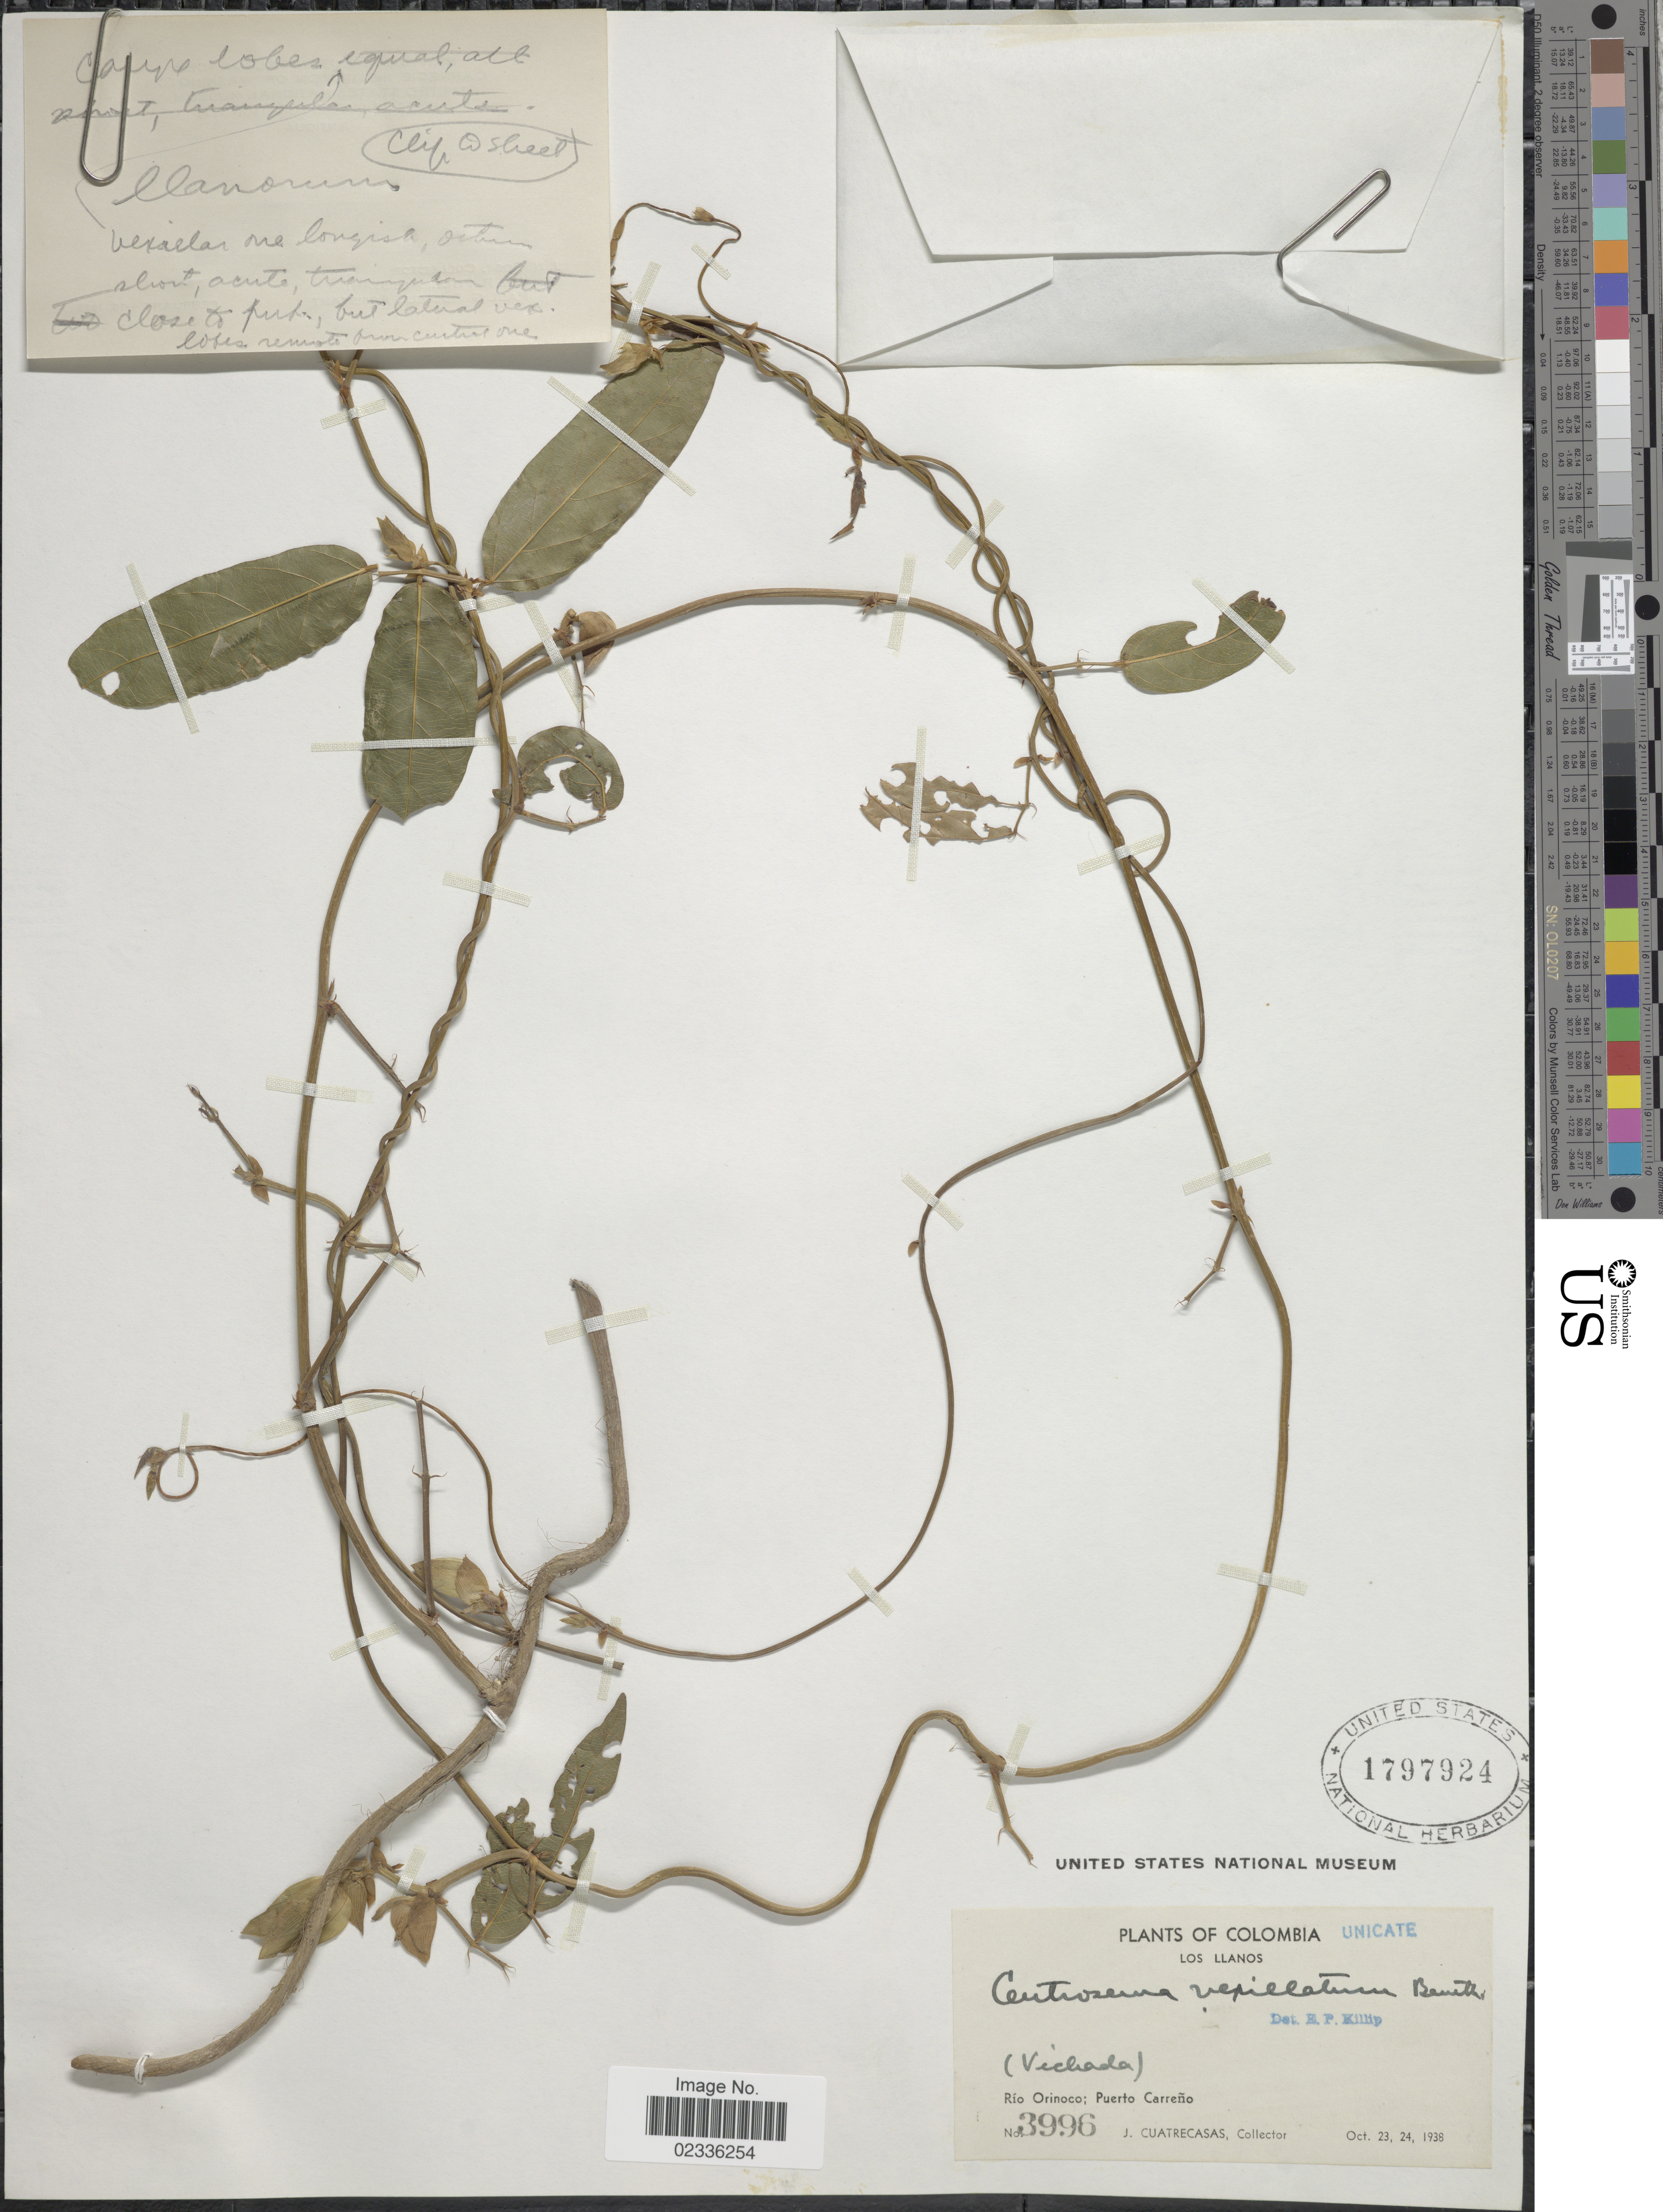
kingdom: Plantae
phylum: Tracheophyta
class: Magnoliopsida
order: Fabales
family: Fabaceae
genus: Centrosema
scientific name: Centrosema vexillatum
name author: Benth.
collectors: J. Cuatrecasas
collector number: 3996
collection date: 1938-10-23/1938-10-24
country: Colombia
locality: Colombia. Los Llanos. (Vichada), Rio Orinoco; Puerto Carreno.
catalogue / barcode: US 1797924